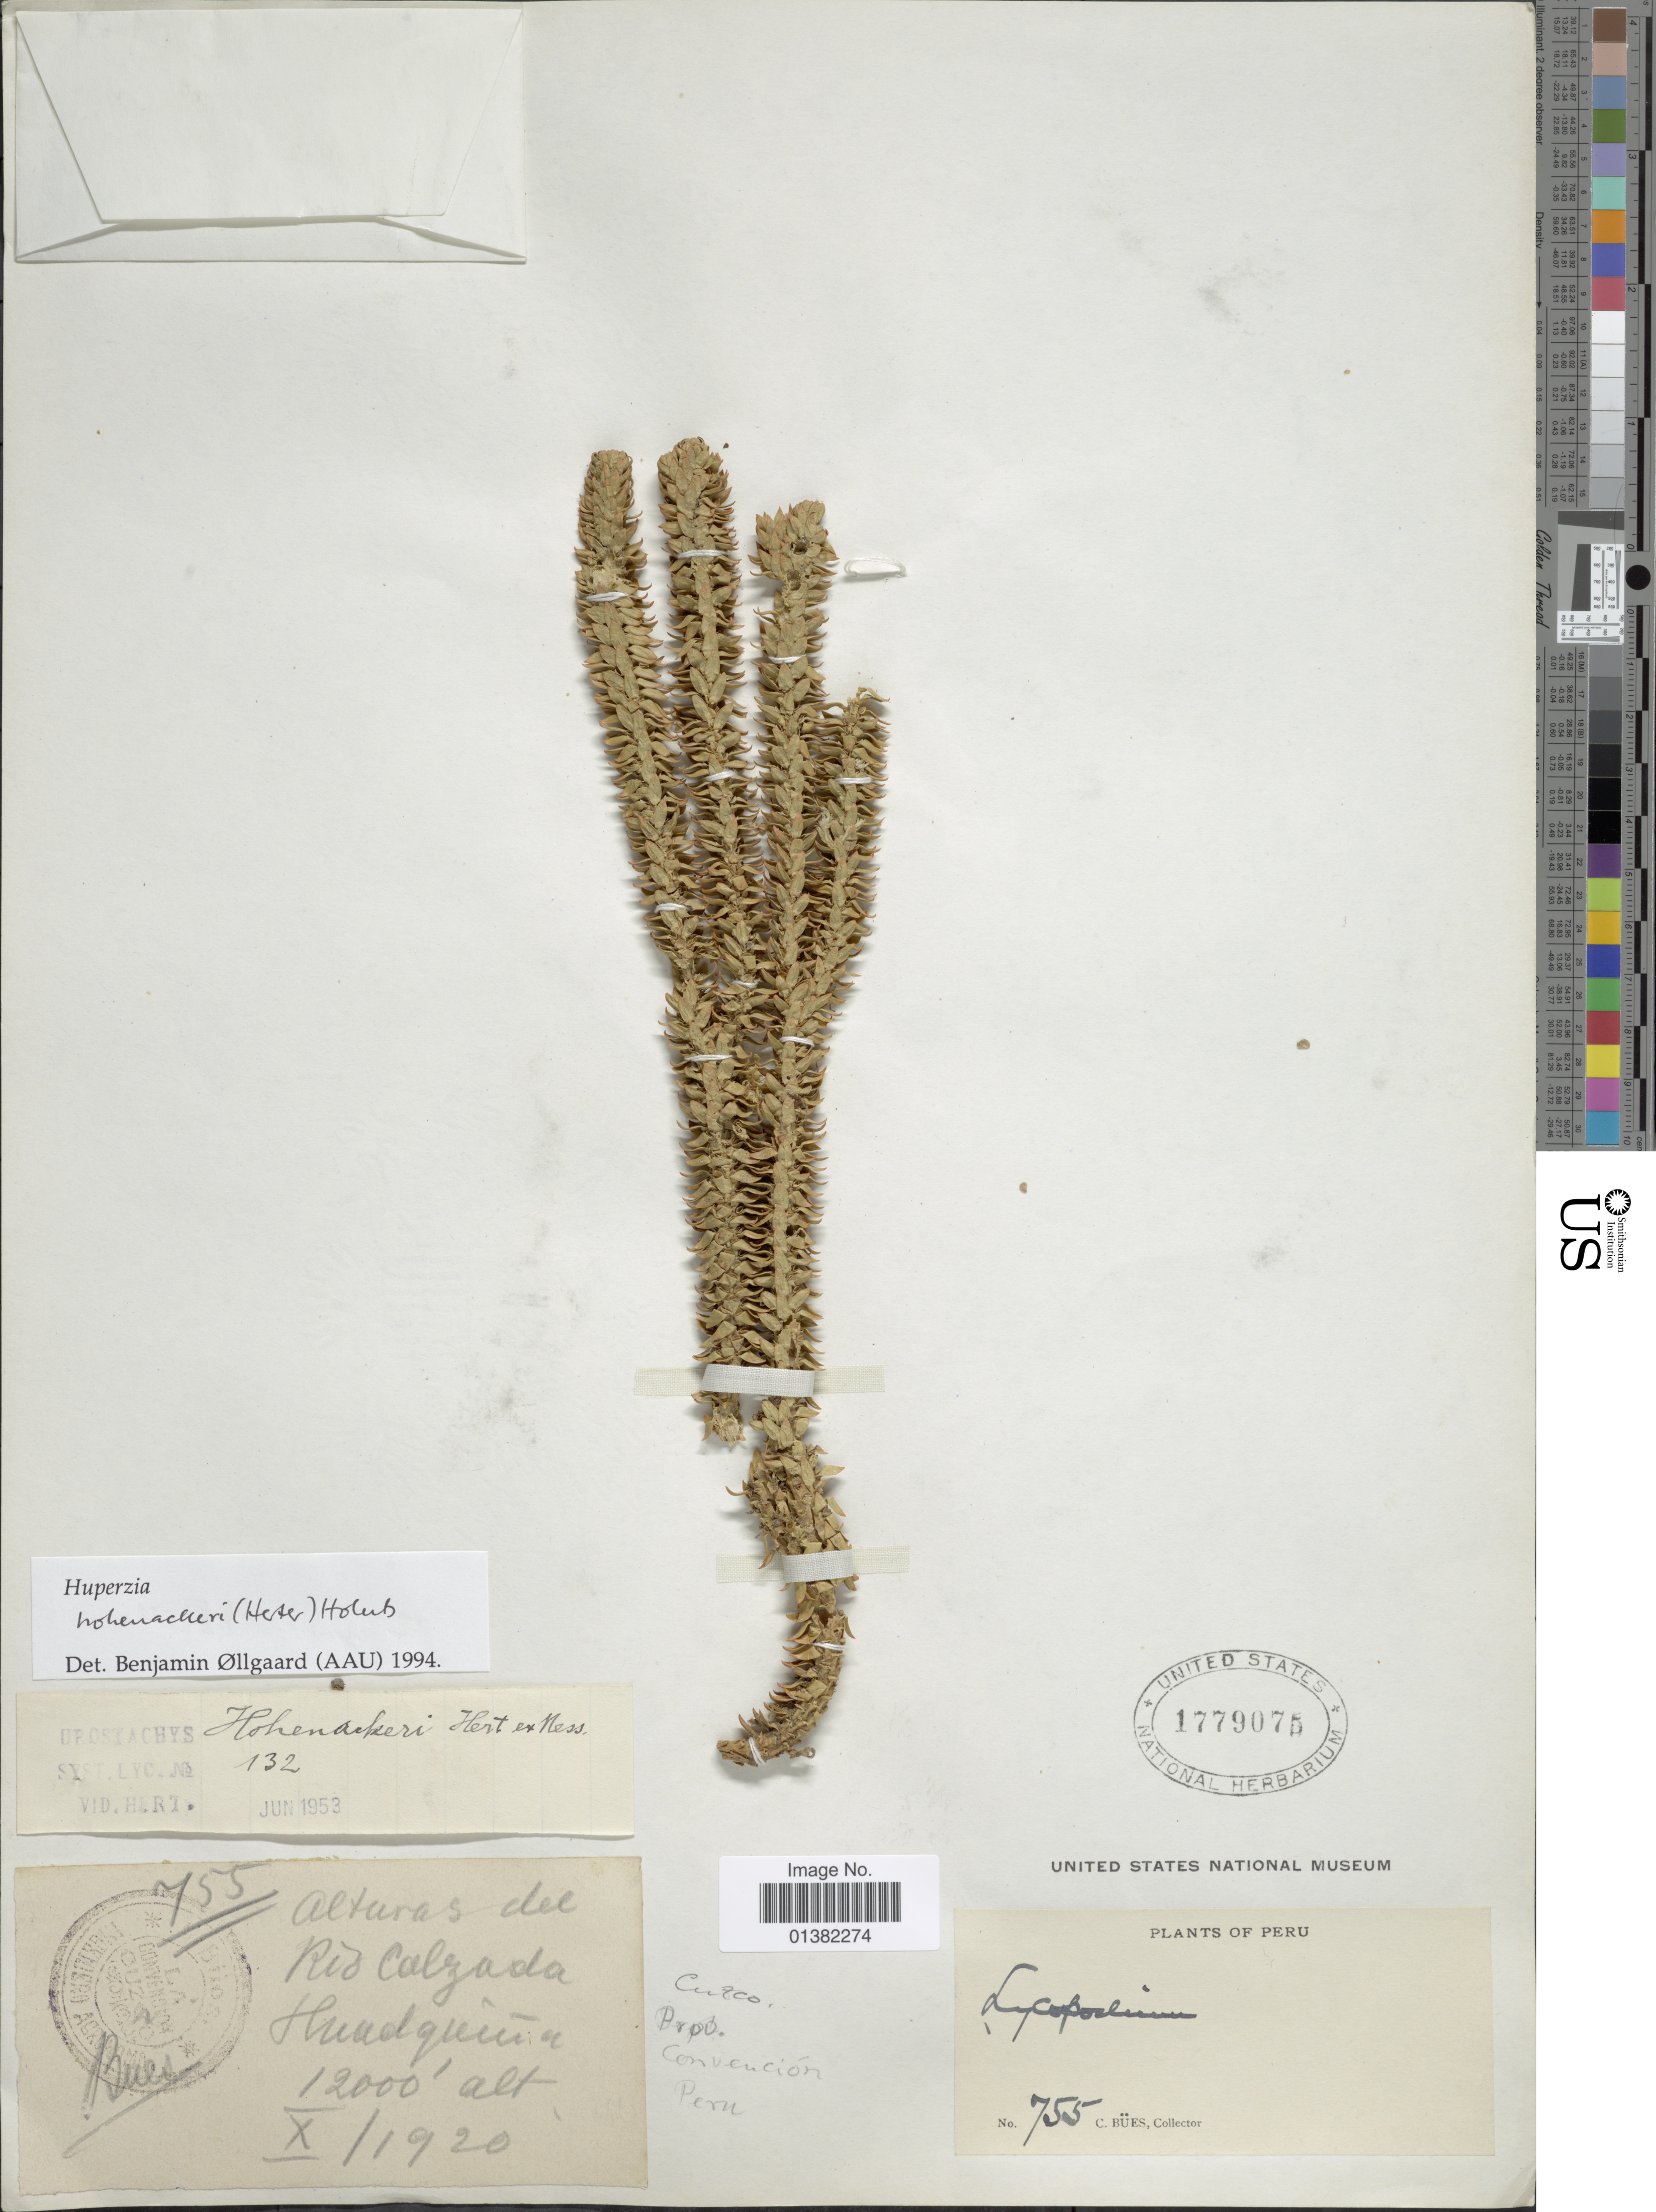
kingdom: Plantae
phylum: Tracheophyta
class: Lycopodiopsida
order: Lycopodiales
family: Lycopodiaceae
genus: Phlegmariurus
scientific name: Phlegmariurus hohenackeri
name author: (Herter) B. Øllg.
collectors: C. Bues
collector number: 755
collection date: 1920-10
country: Peru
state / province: Cusco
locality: Alturas del Rio Calzada Huadquina. Cusco Prov. Convencion, Peru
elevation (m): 3658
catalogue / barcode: US 1779075